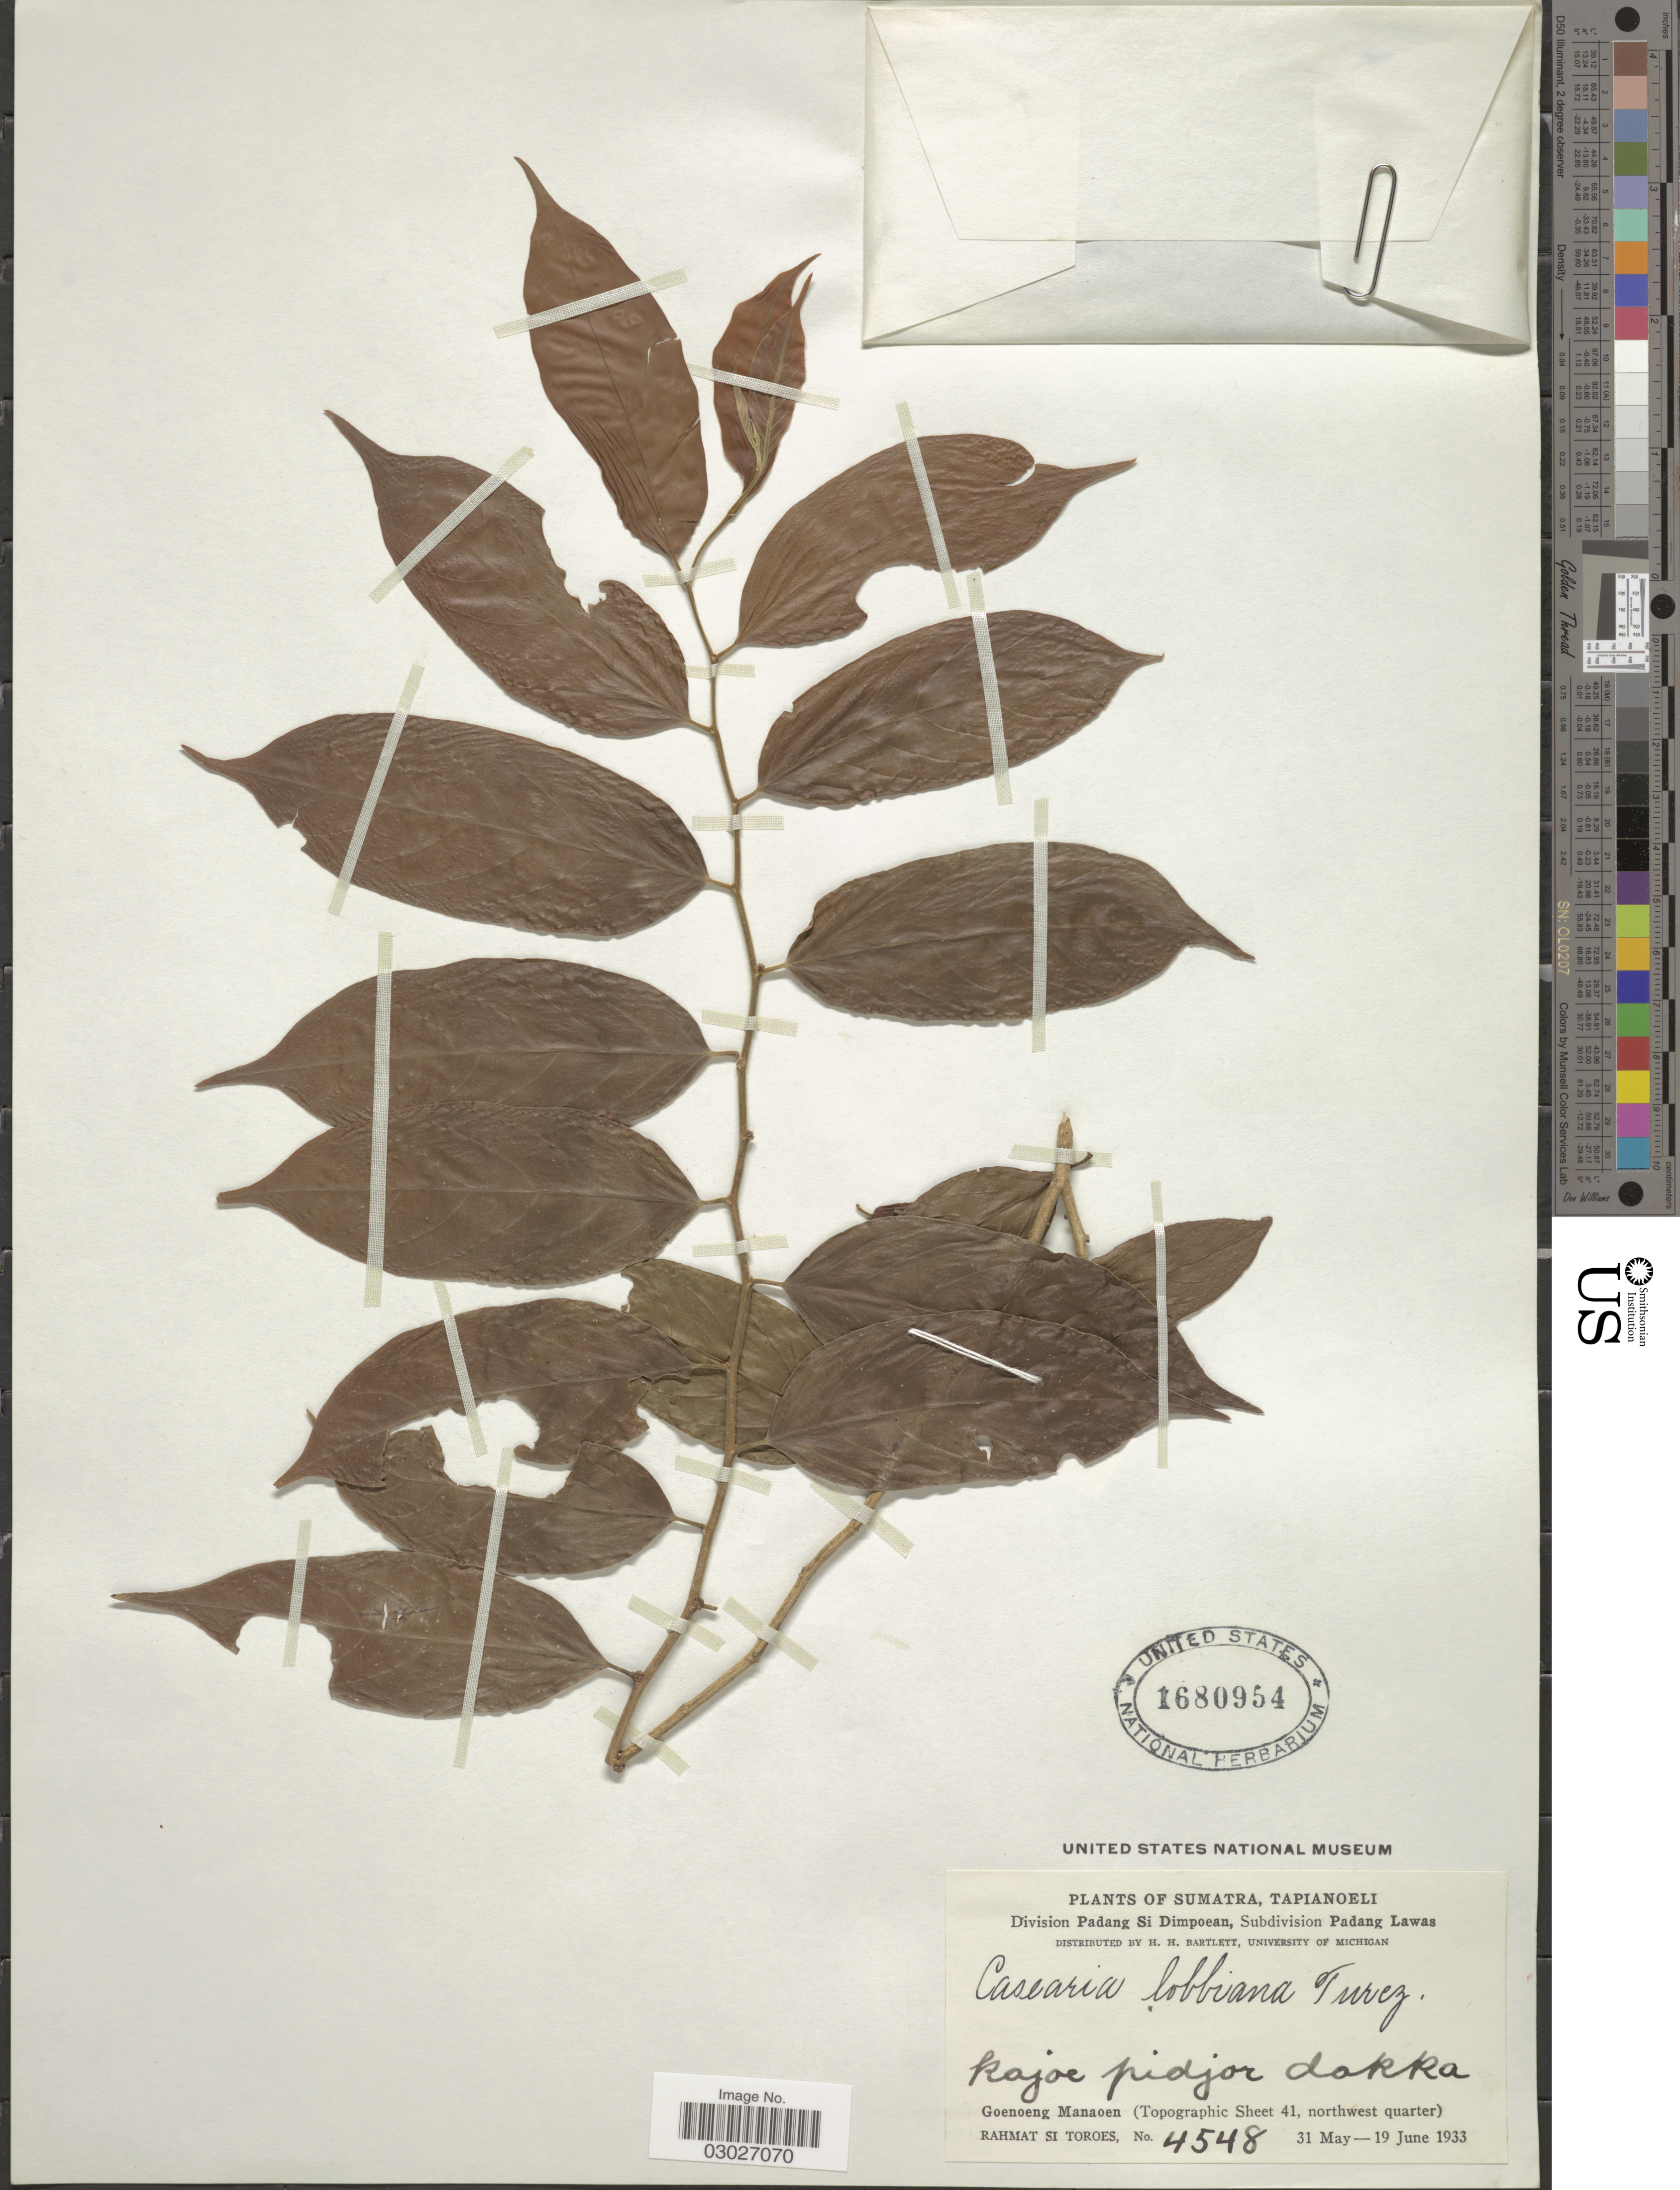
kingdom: Plantae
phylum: Tracheophyta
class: Magnoliopsida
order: Malpighiales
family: Salicaceae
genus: Casearia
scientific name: Casearia lobbiana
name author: Turcz.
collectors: Rahmat Si Boeea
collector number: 4548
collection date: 1933-05-31/1933-06-19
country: Indonesia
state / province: Sumatra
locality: Tapianoeli. Division Padang Si Dimpoean, Subdivision Padang Lawas. Goenoeng Manaoen (Topographic Sheet 41, northwest quarter). Kajoe pidjor dokka.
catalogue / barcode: US 1680954